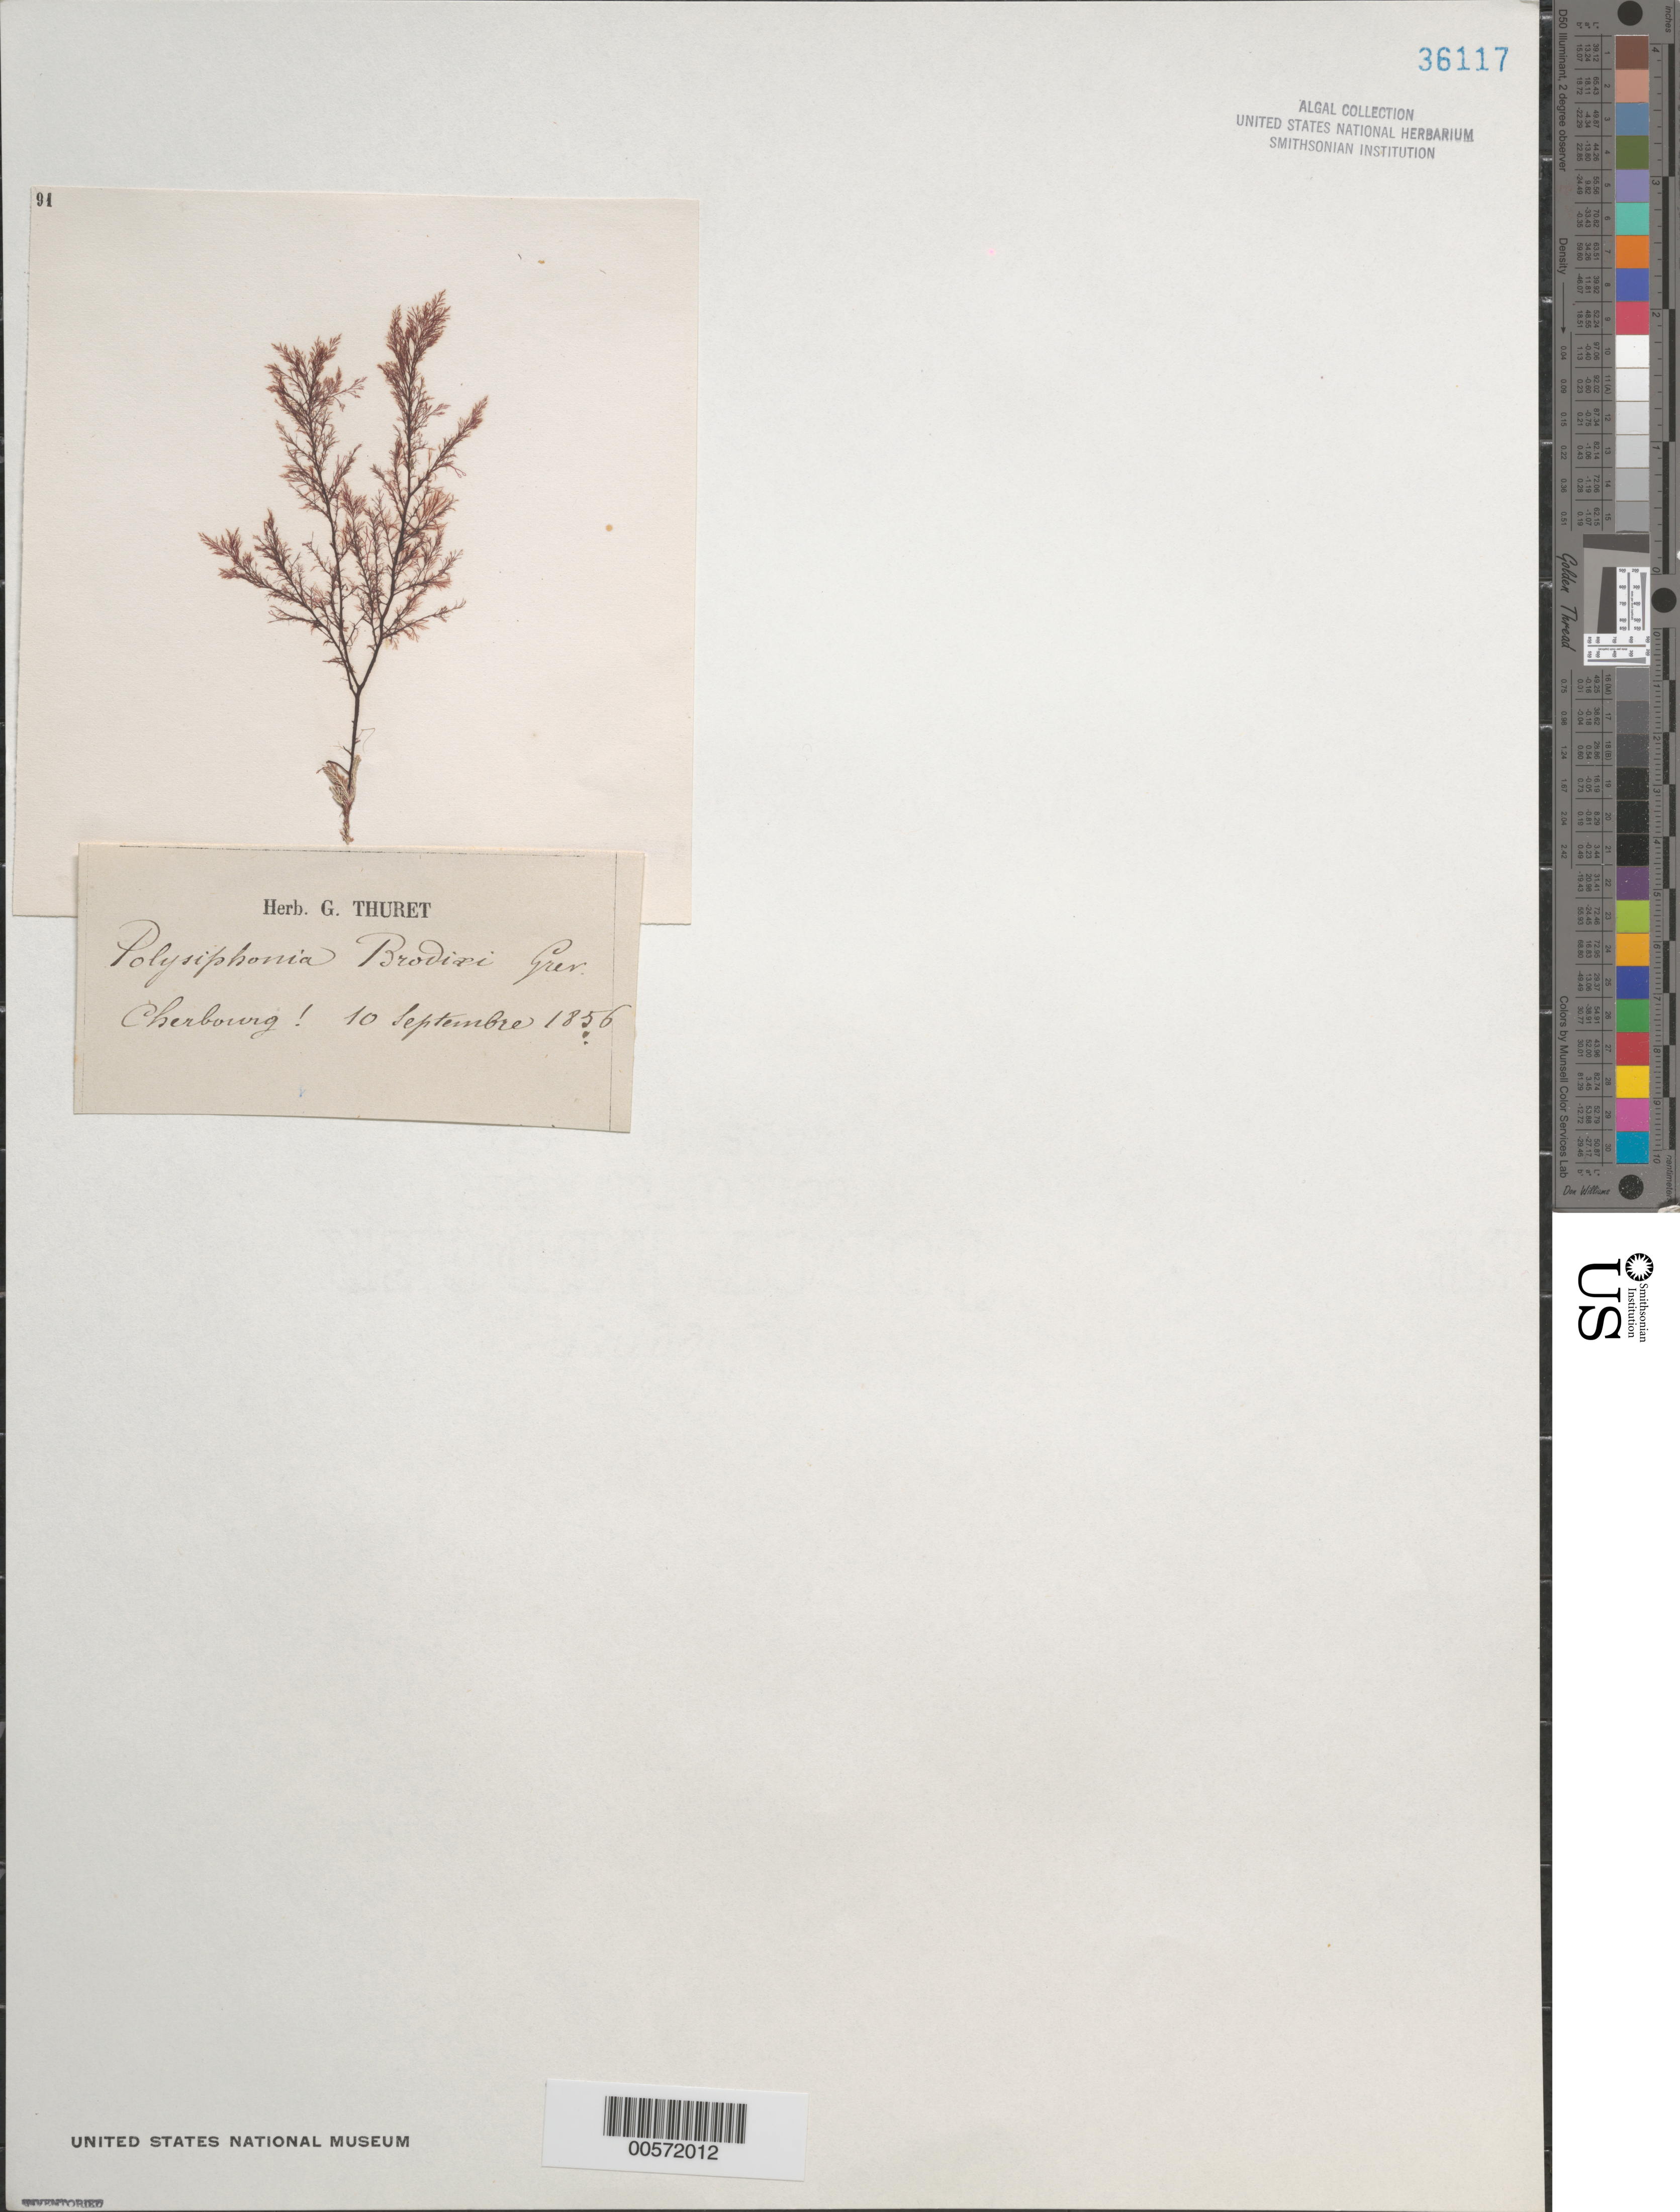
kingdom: Plantae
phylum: Rhodophyta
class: Florideophyceae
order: Ceramiales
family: Rhodomelaceae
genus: Polysiphonia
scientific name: Polysiphonia subulata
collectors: Thuret, G. (herbarium)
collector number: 91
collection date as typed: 10 Sep 1856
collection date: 1856-09-10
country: France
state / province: Normandie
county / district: Manche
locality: Cherbourg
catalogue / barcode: US 36117